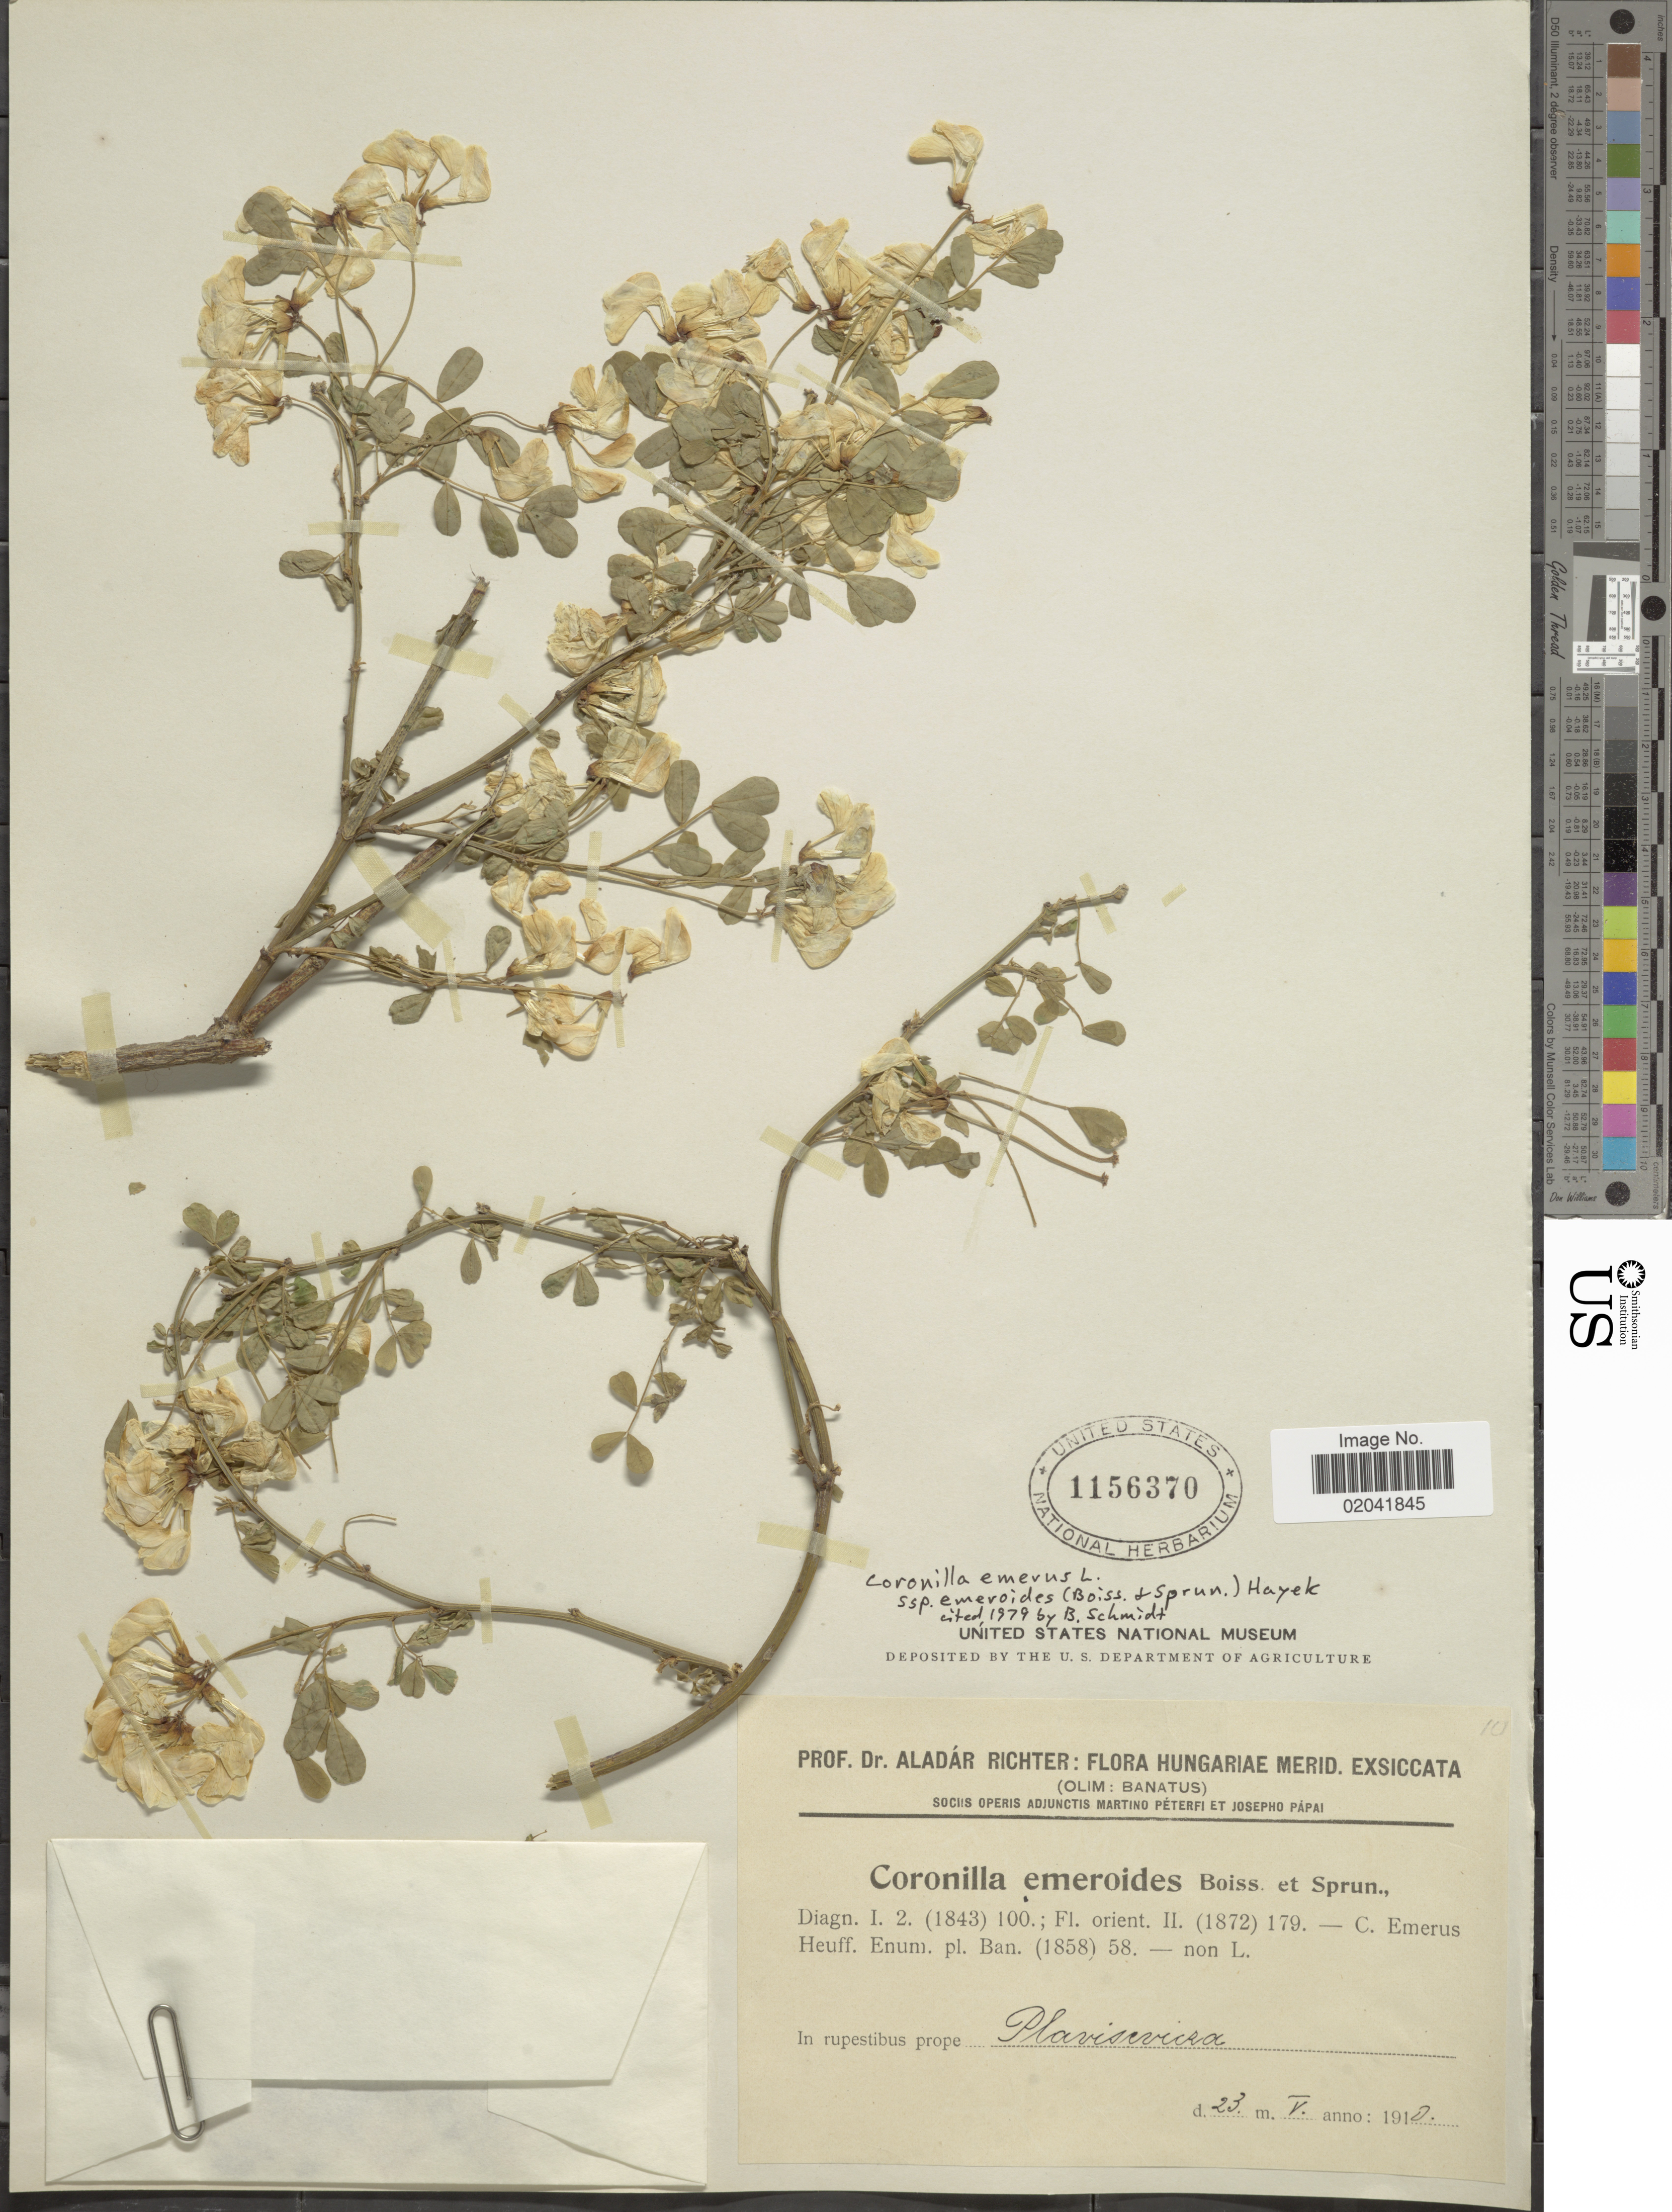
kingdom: Plantae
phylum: Tracheophyta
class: Magnoliopsida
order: Fabales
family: Fabaceae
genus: Coronilla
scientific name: Coronilla emeroides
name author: Boiss. & Spruner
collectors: A. Richter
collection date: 1910-05-23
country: Hungary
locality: In rupestibus prope Plaviscvicza [interpreted]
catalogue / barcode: US 1156370